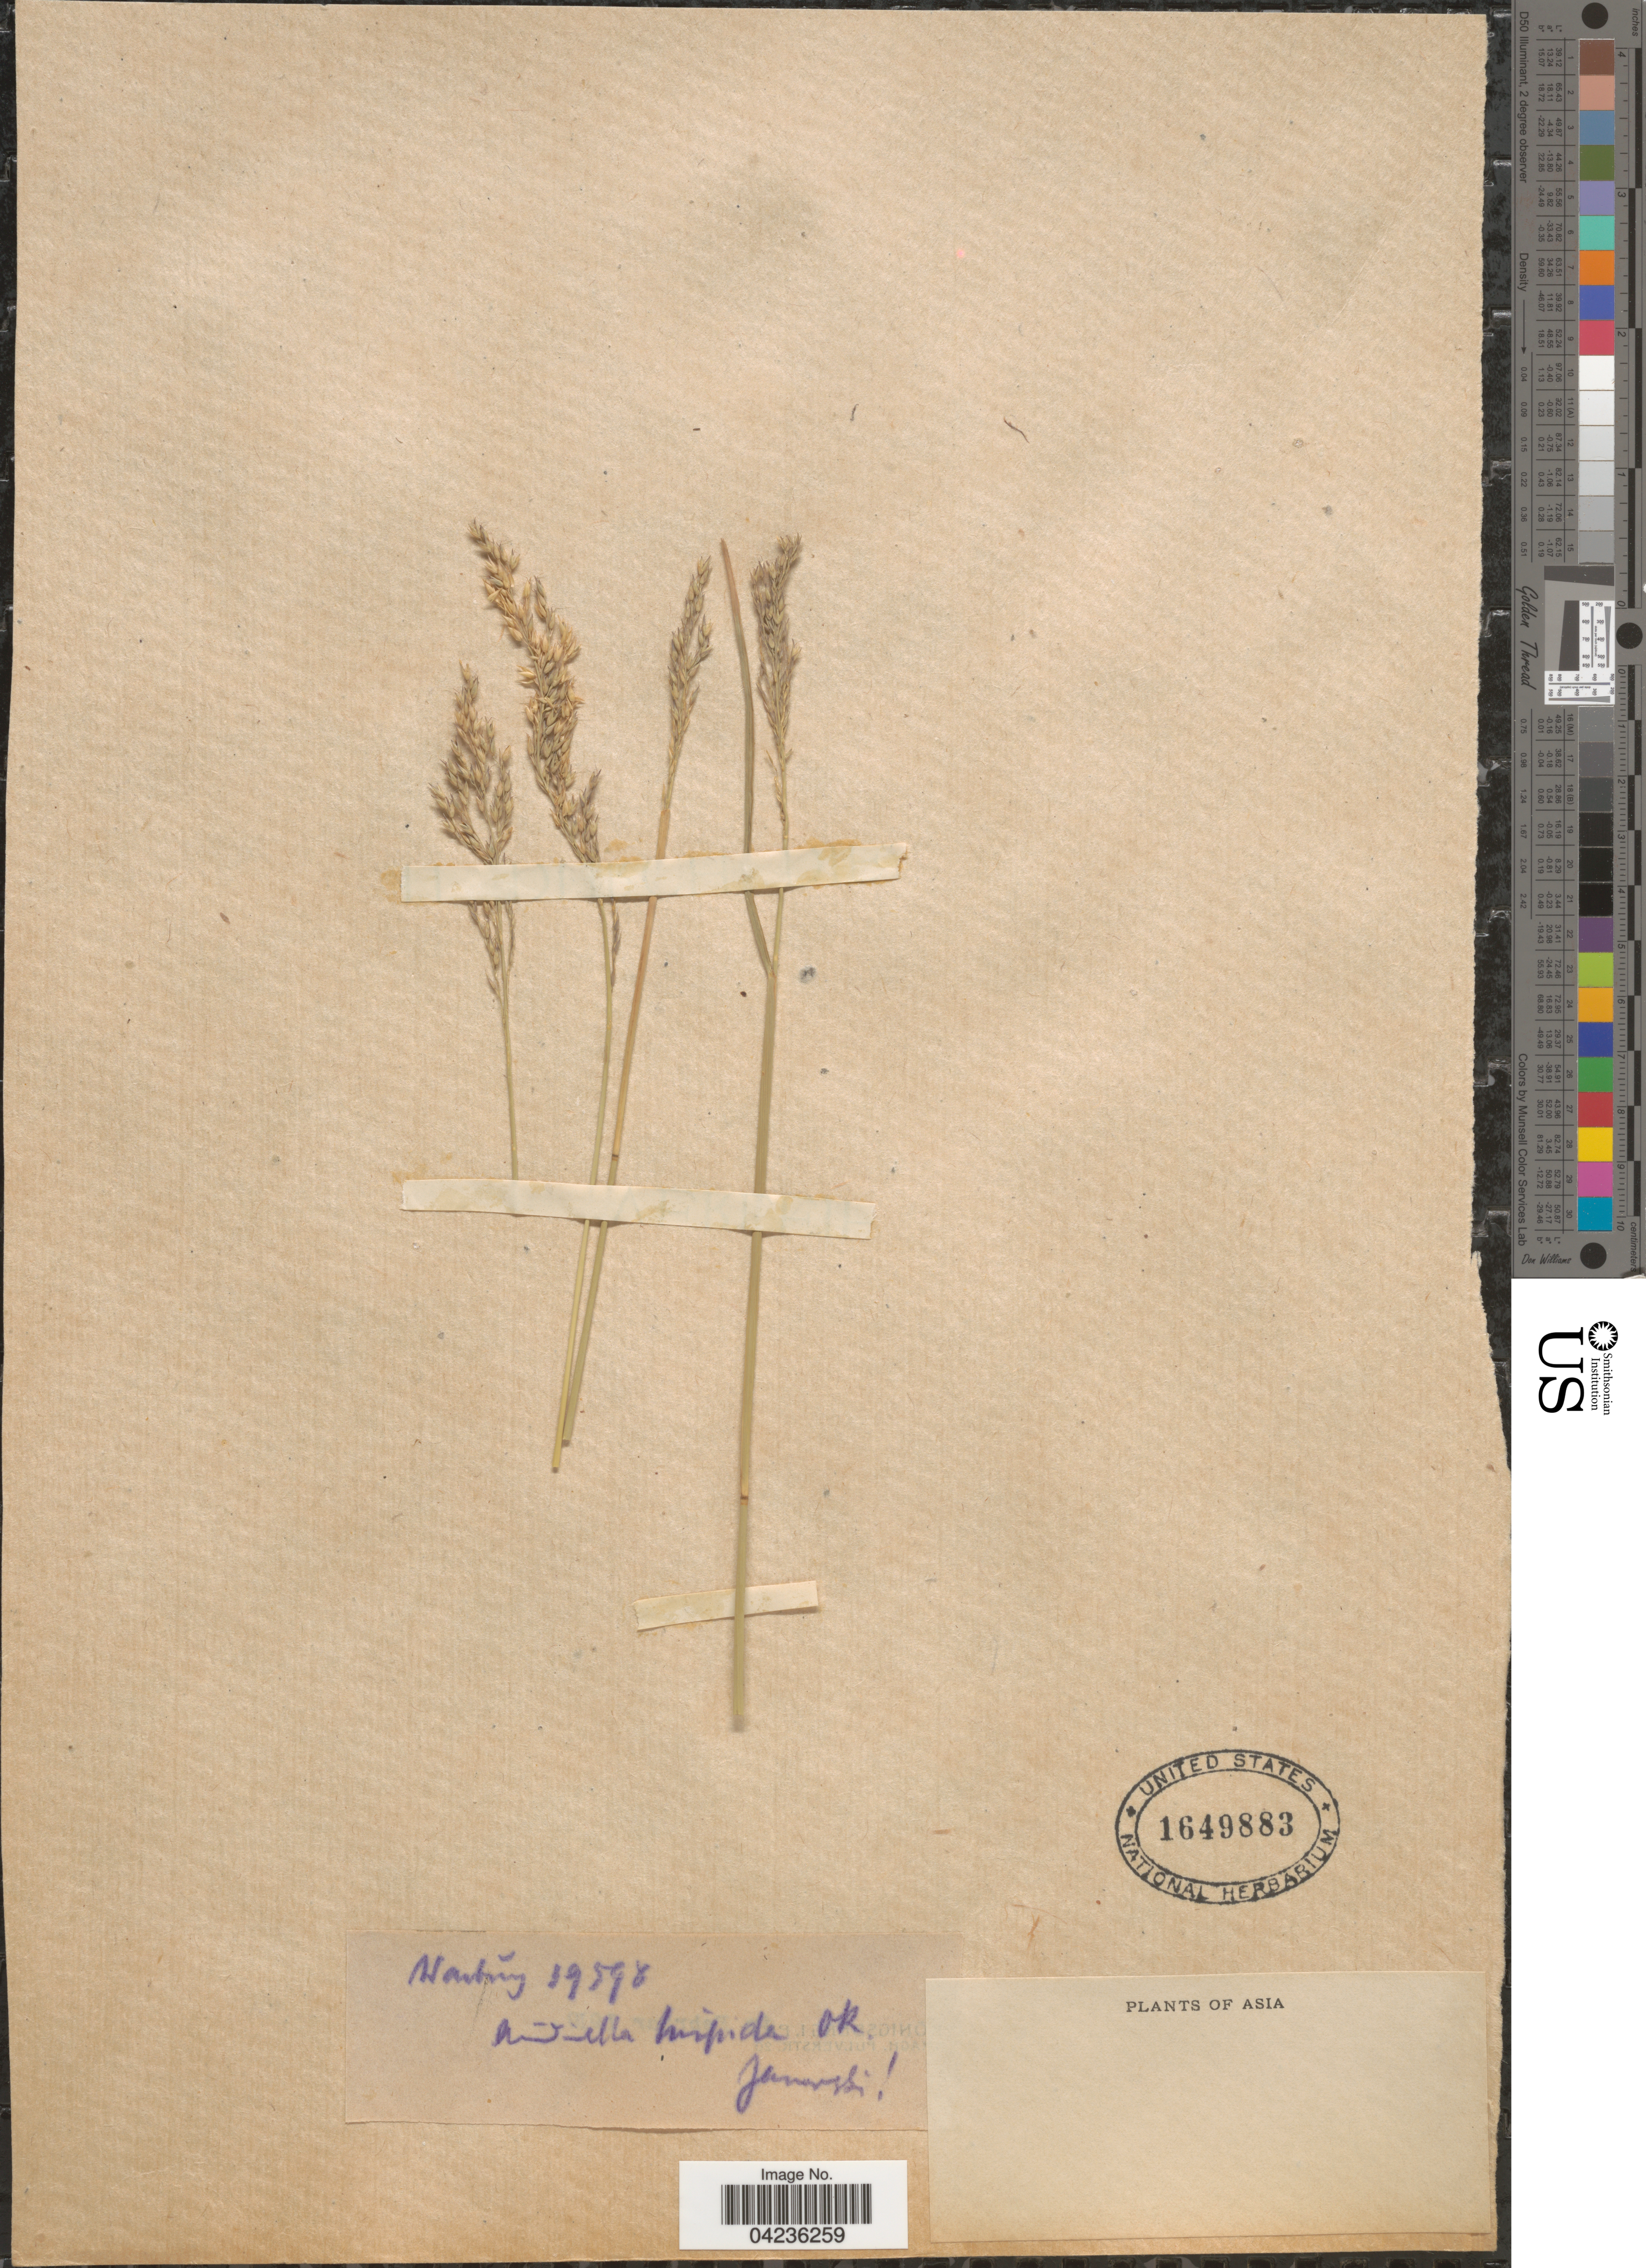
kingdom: Plantae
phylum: Tracheophyta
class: Liliopsida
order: Poales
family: Poaceae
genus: Arundinella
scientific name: Arundinella setosa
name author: Trin.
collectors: Warburg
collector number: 19598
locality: Asia.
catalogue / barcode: US 1649883